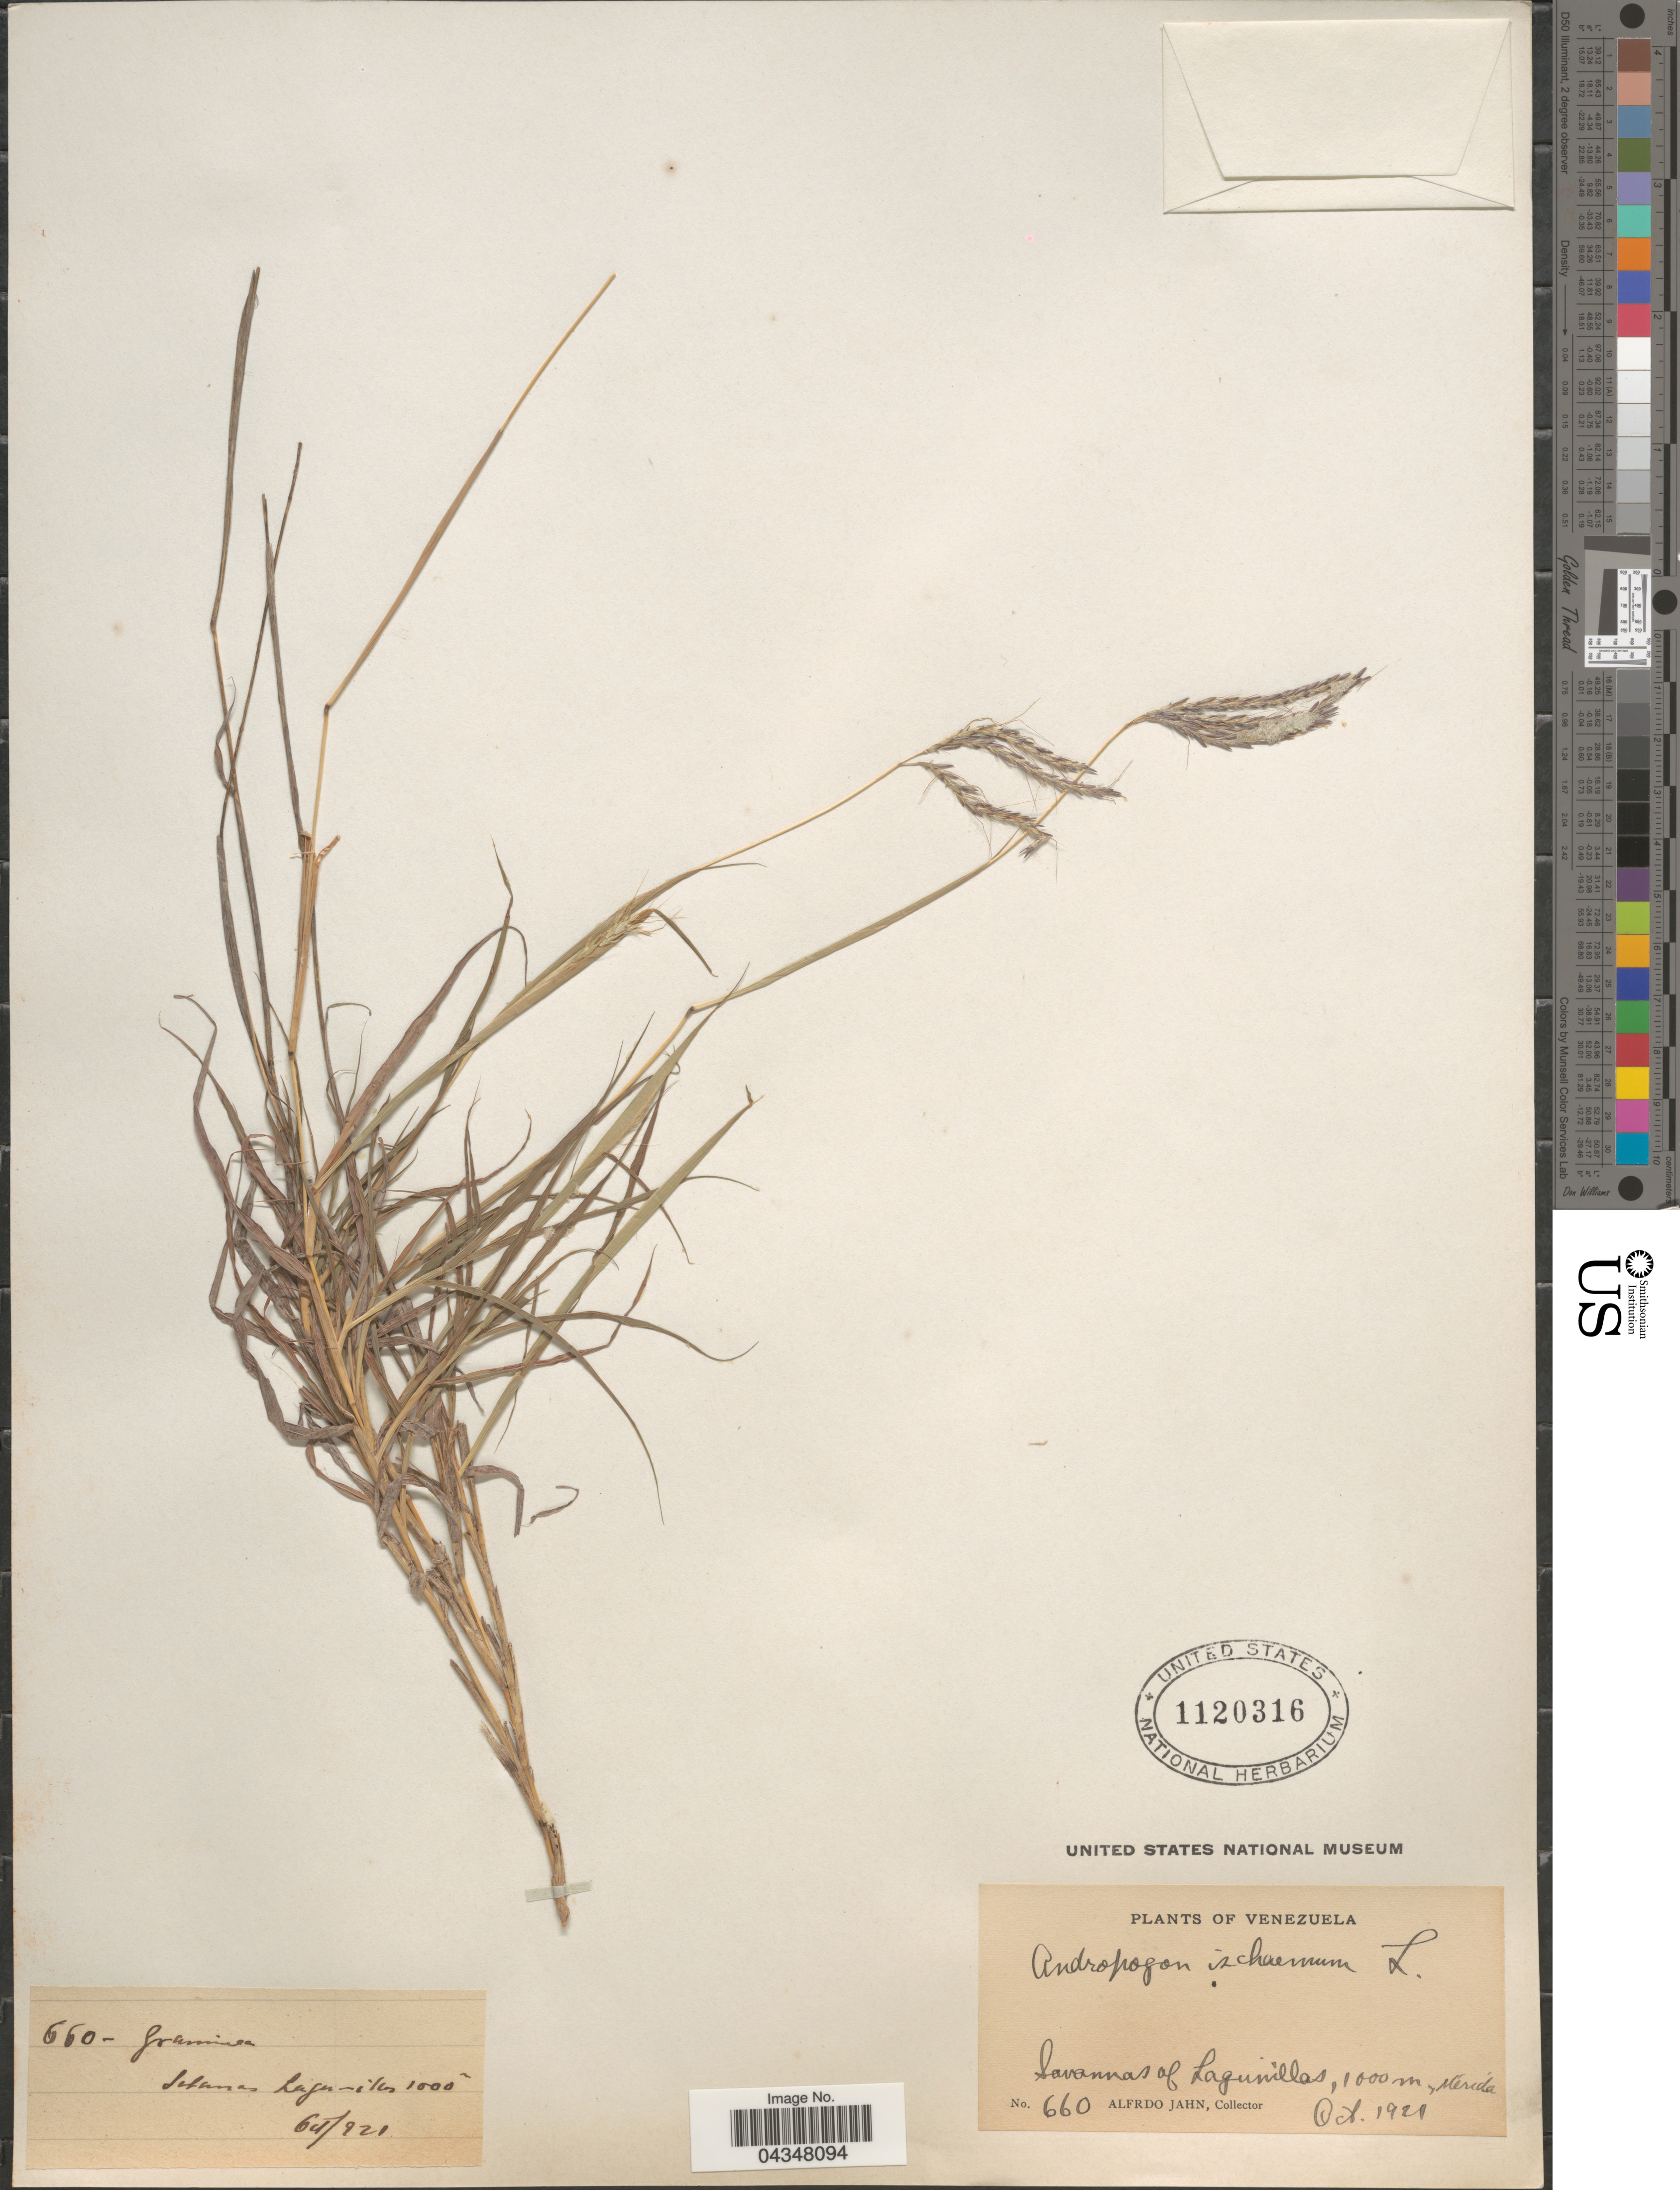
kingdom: Plantae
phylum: Tracheophyta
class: Liliopsida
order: Poales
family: Poaceae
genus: Bothriochloa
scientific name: Bothriochloa ischaemum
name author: (L.) Keng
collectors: A. Jahn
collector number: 660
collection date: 1921-10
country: Venezuela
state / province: Merida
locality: Savannas of Lagunillas.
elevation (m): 1000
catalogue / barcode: US 1120316